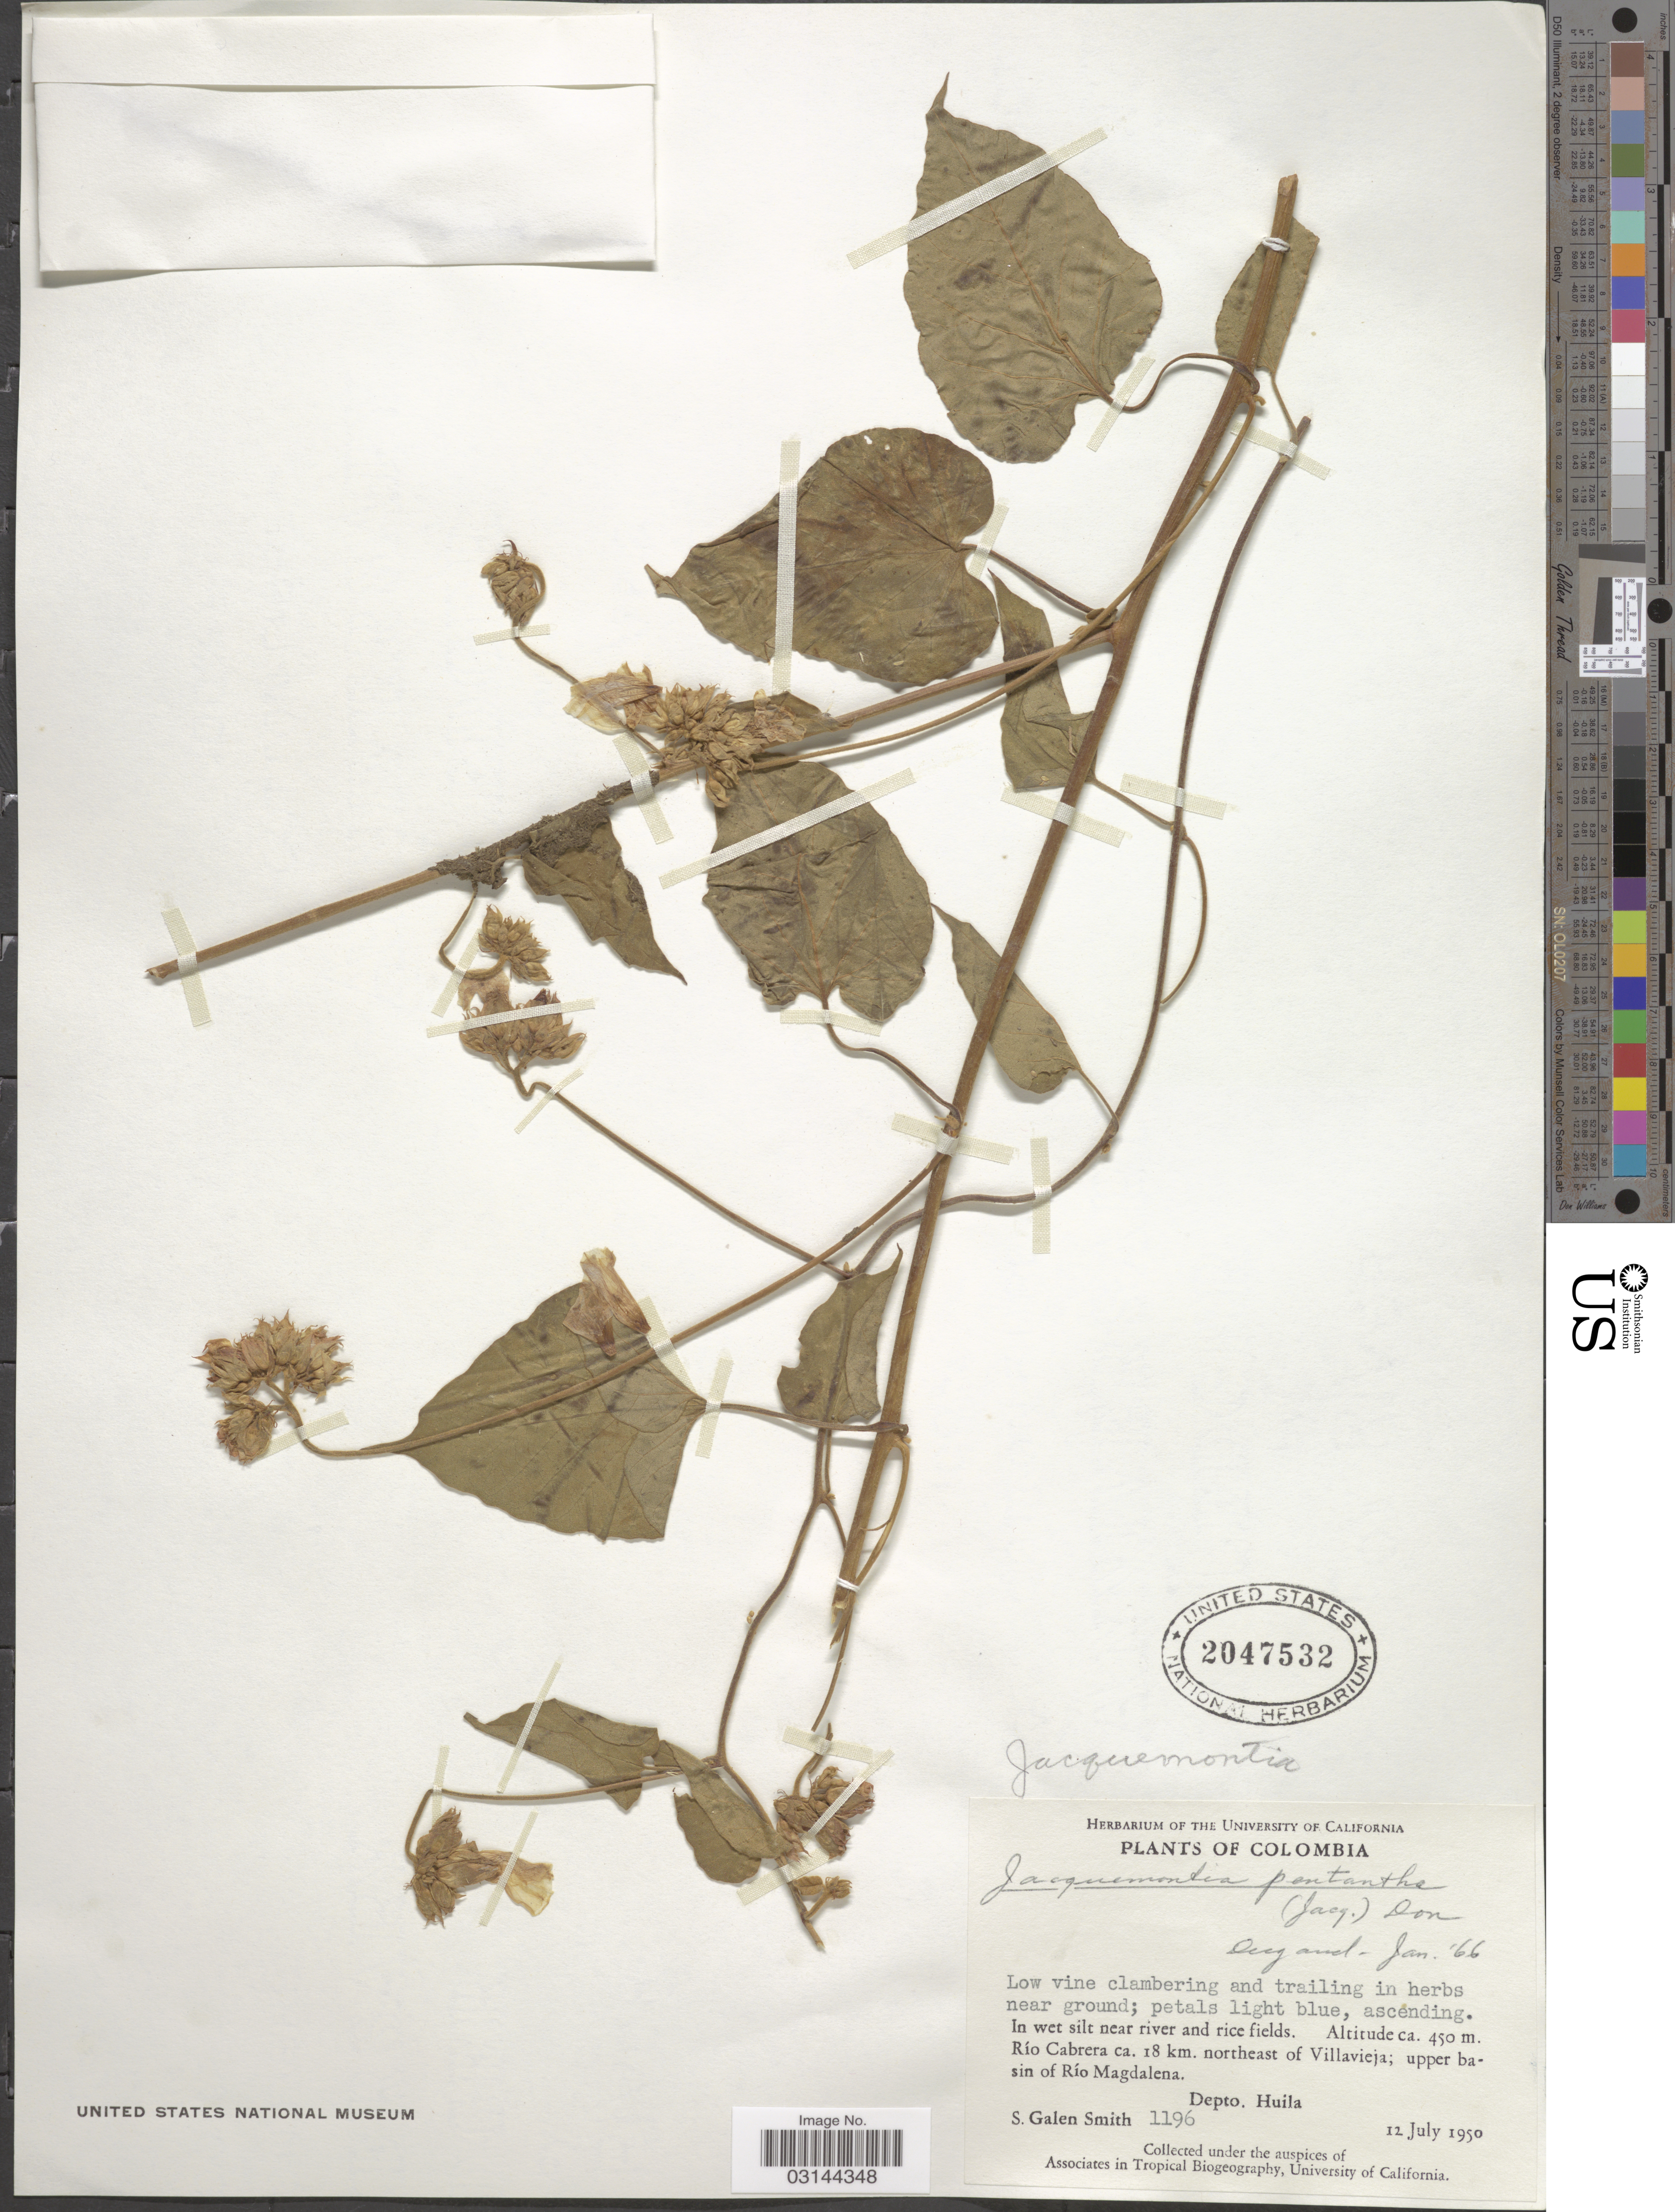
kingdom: Plantae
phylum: Tracheophyta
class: Magnoliopsida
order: Solanales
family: Convolvulaceae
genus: Jacquemontia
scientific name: Jacquemontia pentanthos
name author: (Jacq.) G. Don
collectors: S. G. Smith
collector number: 1196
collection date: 1950-07-12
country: Colombia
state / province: Huila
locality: Río Cabrera ca. 18 km. northeast of Villavieja; upper basin of Río Magdalena. Depto. Huila.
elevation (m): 450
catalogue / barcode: US 2047532